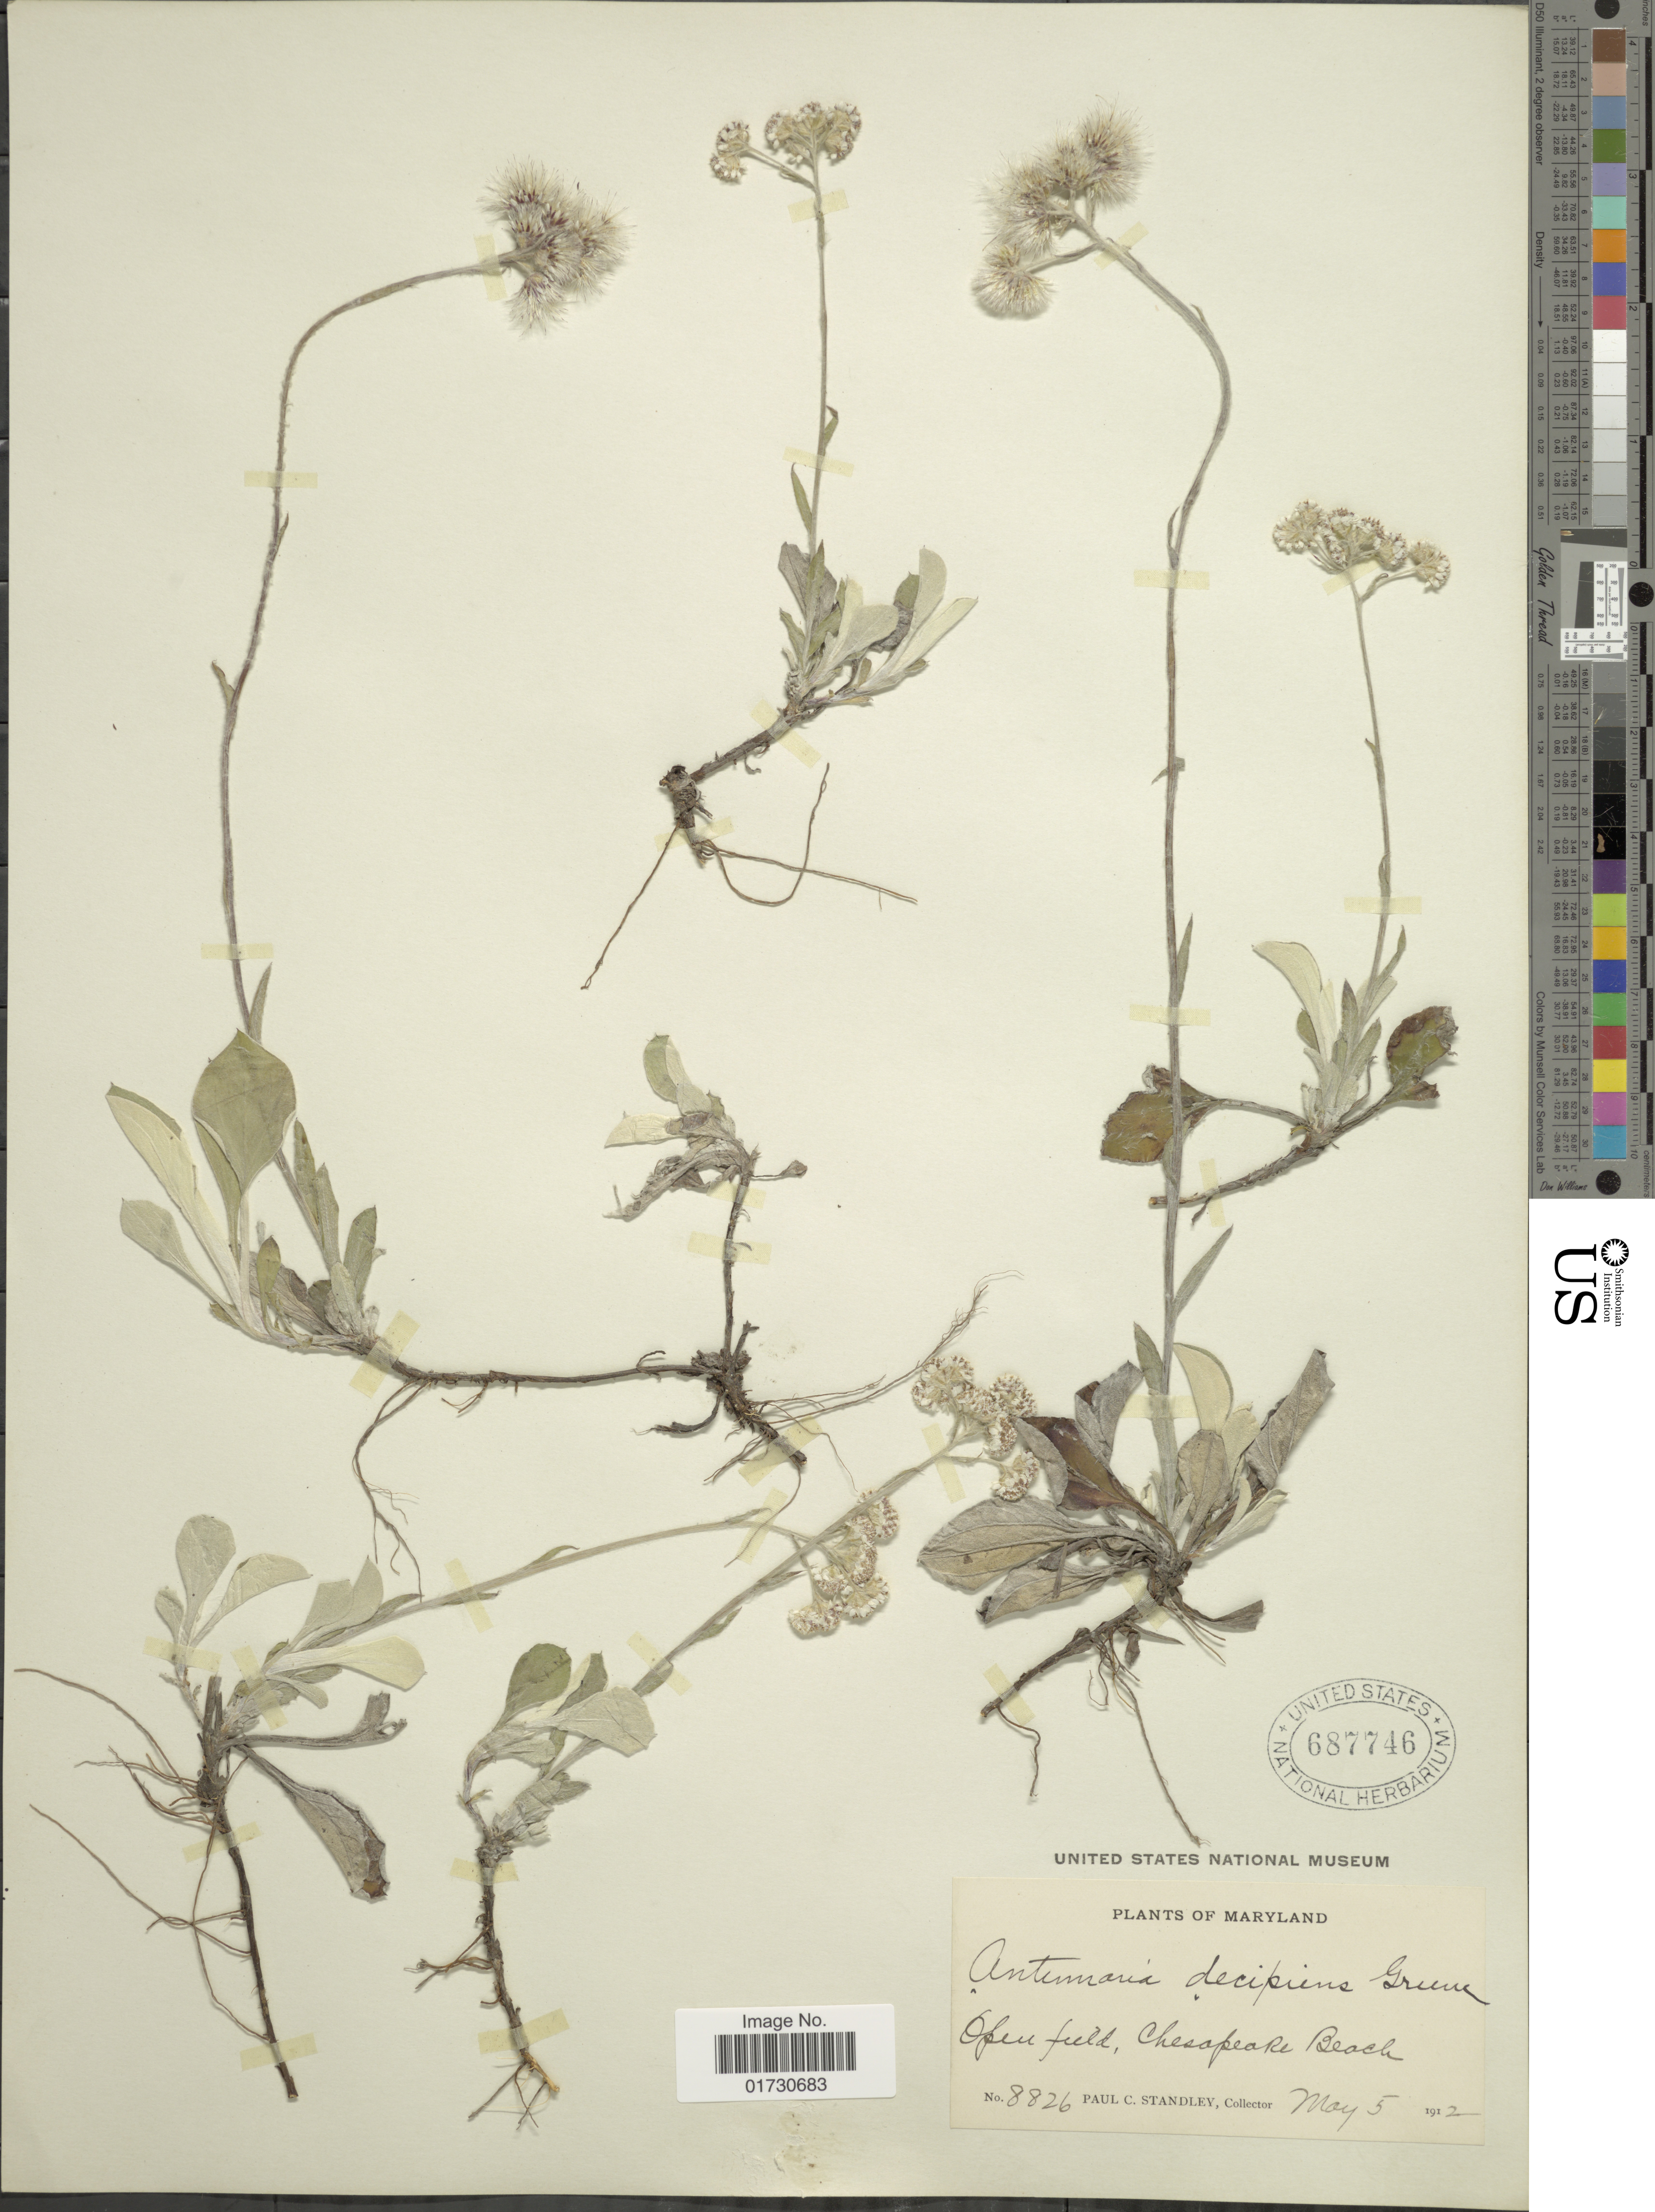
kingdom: Plantae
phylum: Tracheophyta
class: Magnoliopsida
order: Asterales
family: Asteraceae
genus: Antennaria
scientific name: Antennaria decipiens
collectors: P. C. Standley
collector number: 8826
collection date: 1912-05-05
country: United States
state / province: Maryland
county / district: Calvert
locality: Open field, Chesapeake Beach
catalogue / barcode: US 687746